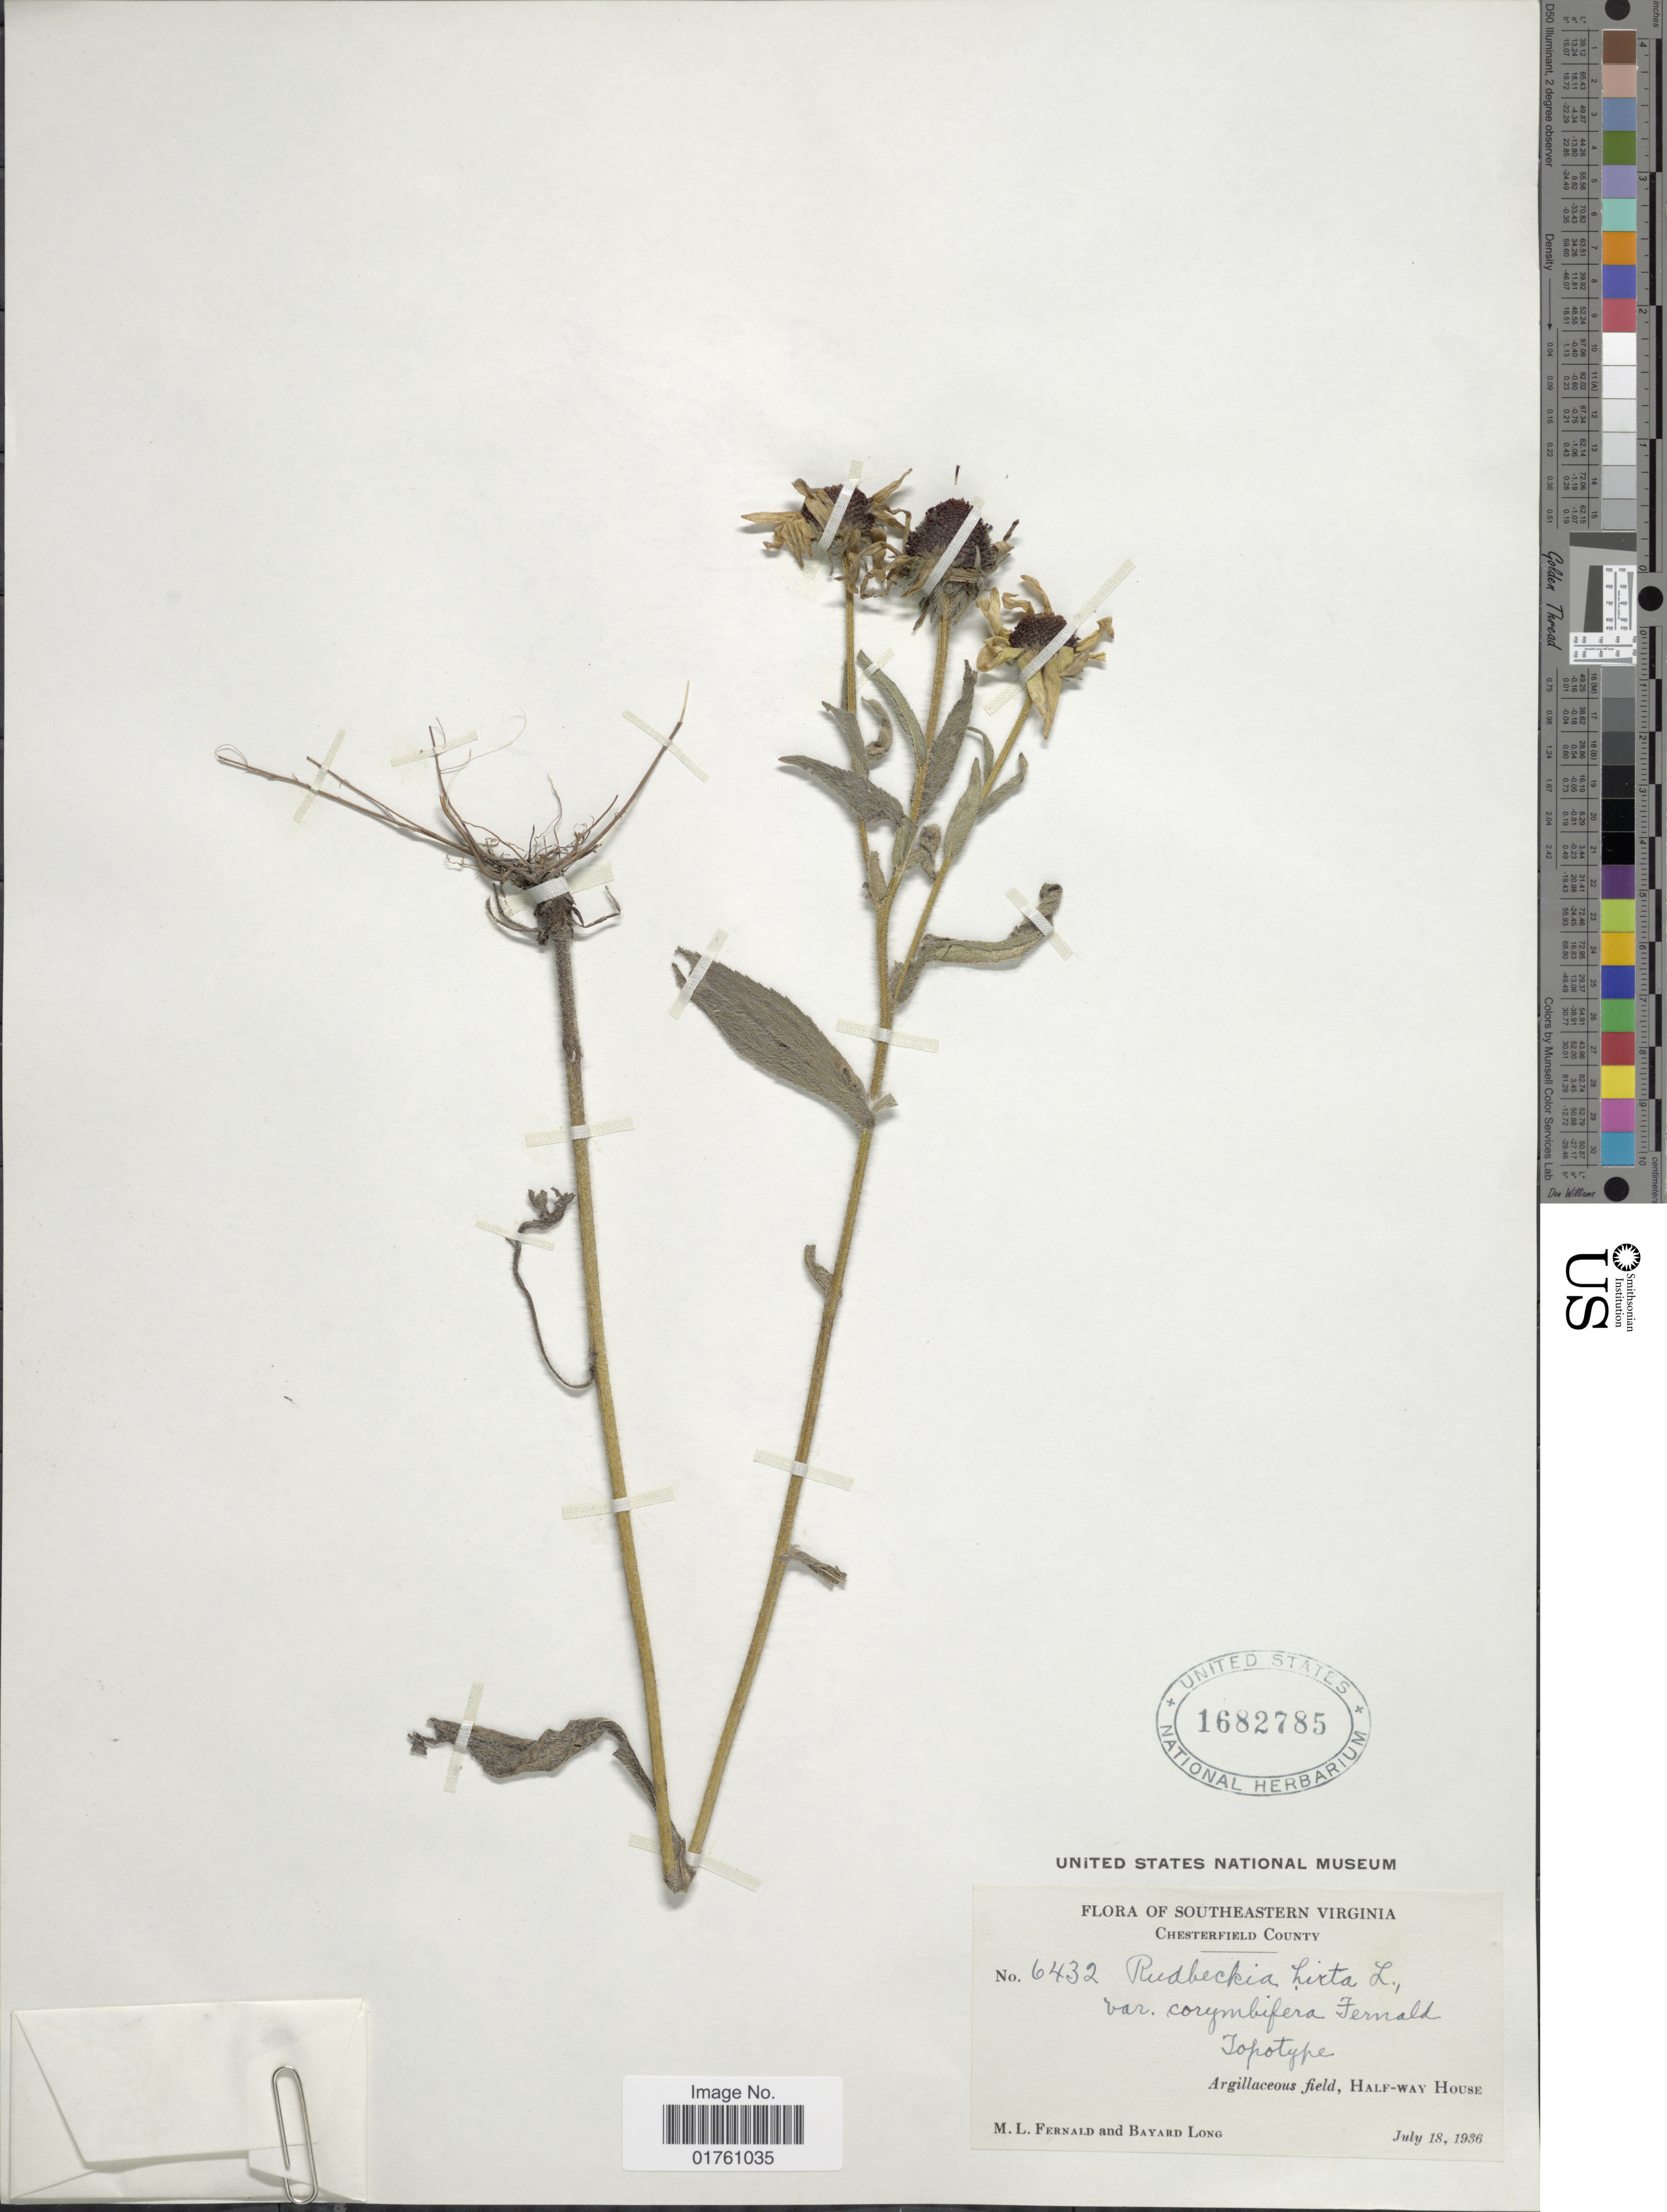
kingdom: Plantae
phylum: Tracheophyta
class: Magnoliopsida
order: Asterales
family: Asteraceae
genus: Rudbeckia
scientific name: Rudbeckia hirta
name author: L.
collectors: M. L. Fernald & B. Long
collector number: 6432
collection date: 1936-07-18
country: United States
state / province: Virginia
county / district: Chesterfield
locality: Southeastern Virginia, Chesterfield, Argillaceous field, half-way House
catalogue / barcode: US 1682785